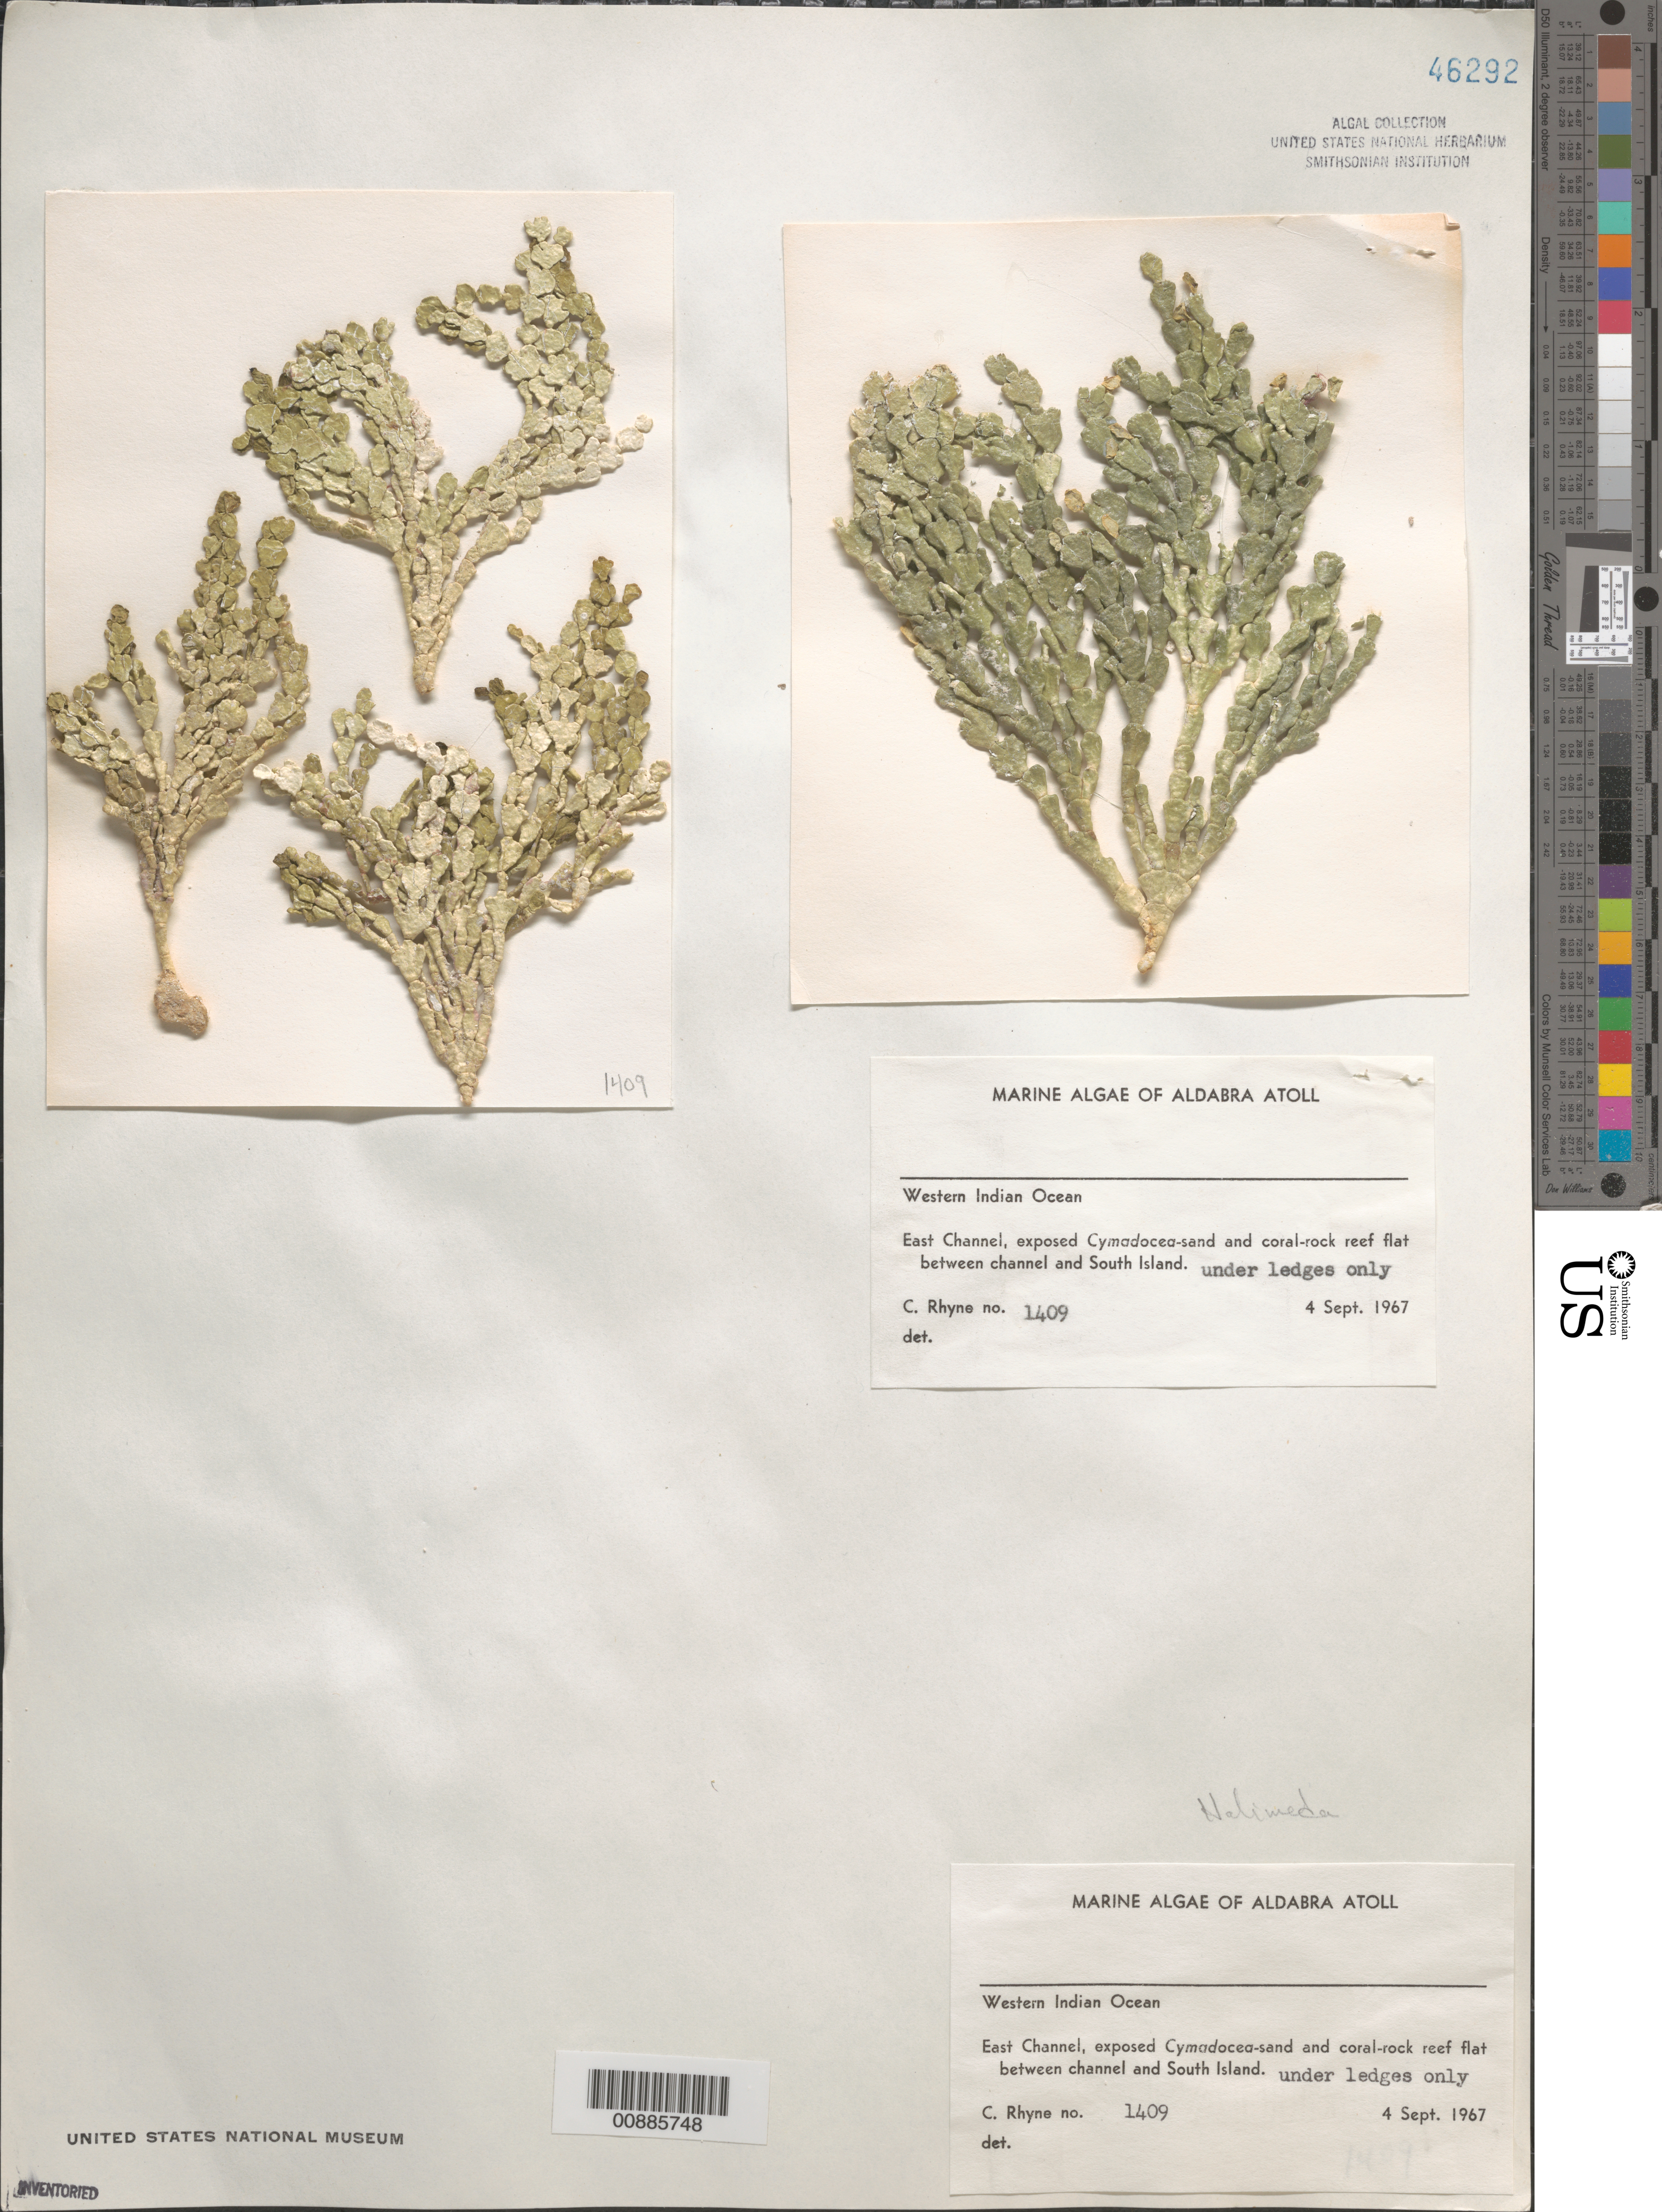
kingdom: Plantae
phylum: Chlorophyta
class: Ulvophyceae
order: Bryopsidales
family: Halimedaceae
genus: Halimeda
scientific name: Halimeda sp.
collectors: C. Rhyne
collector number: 1409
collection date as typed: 04 Sep 1967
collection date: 1967-09-04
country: Seychelles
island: Aldabra Atoll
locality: East Channel, between channel and South Island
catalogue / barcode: US 46292